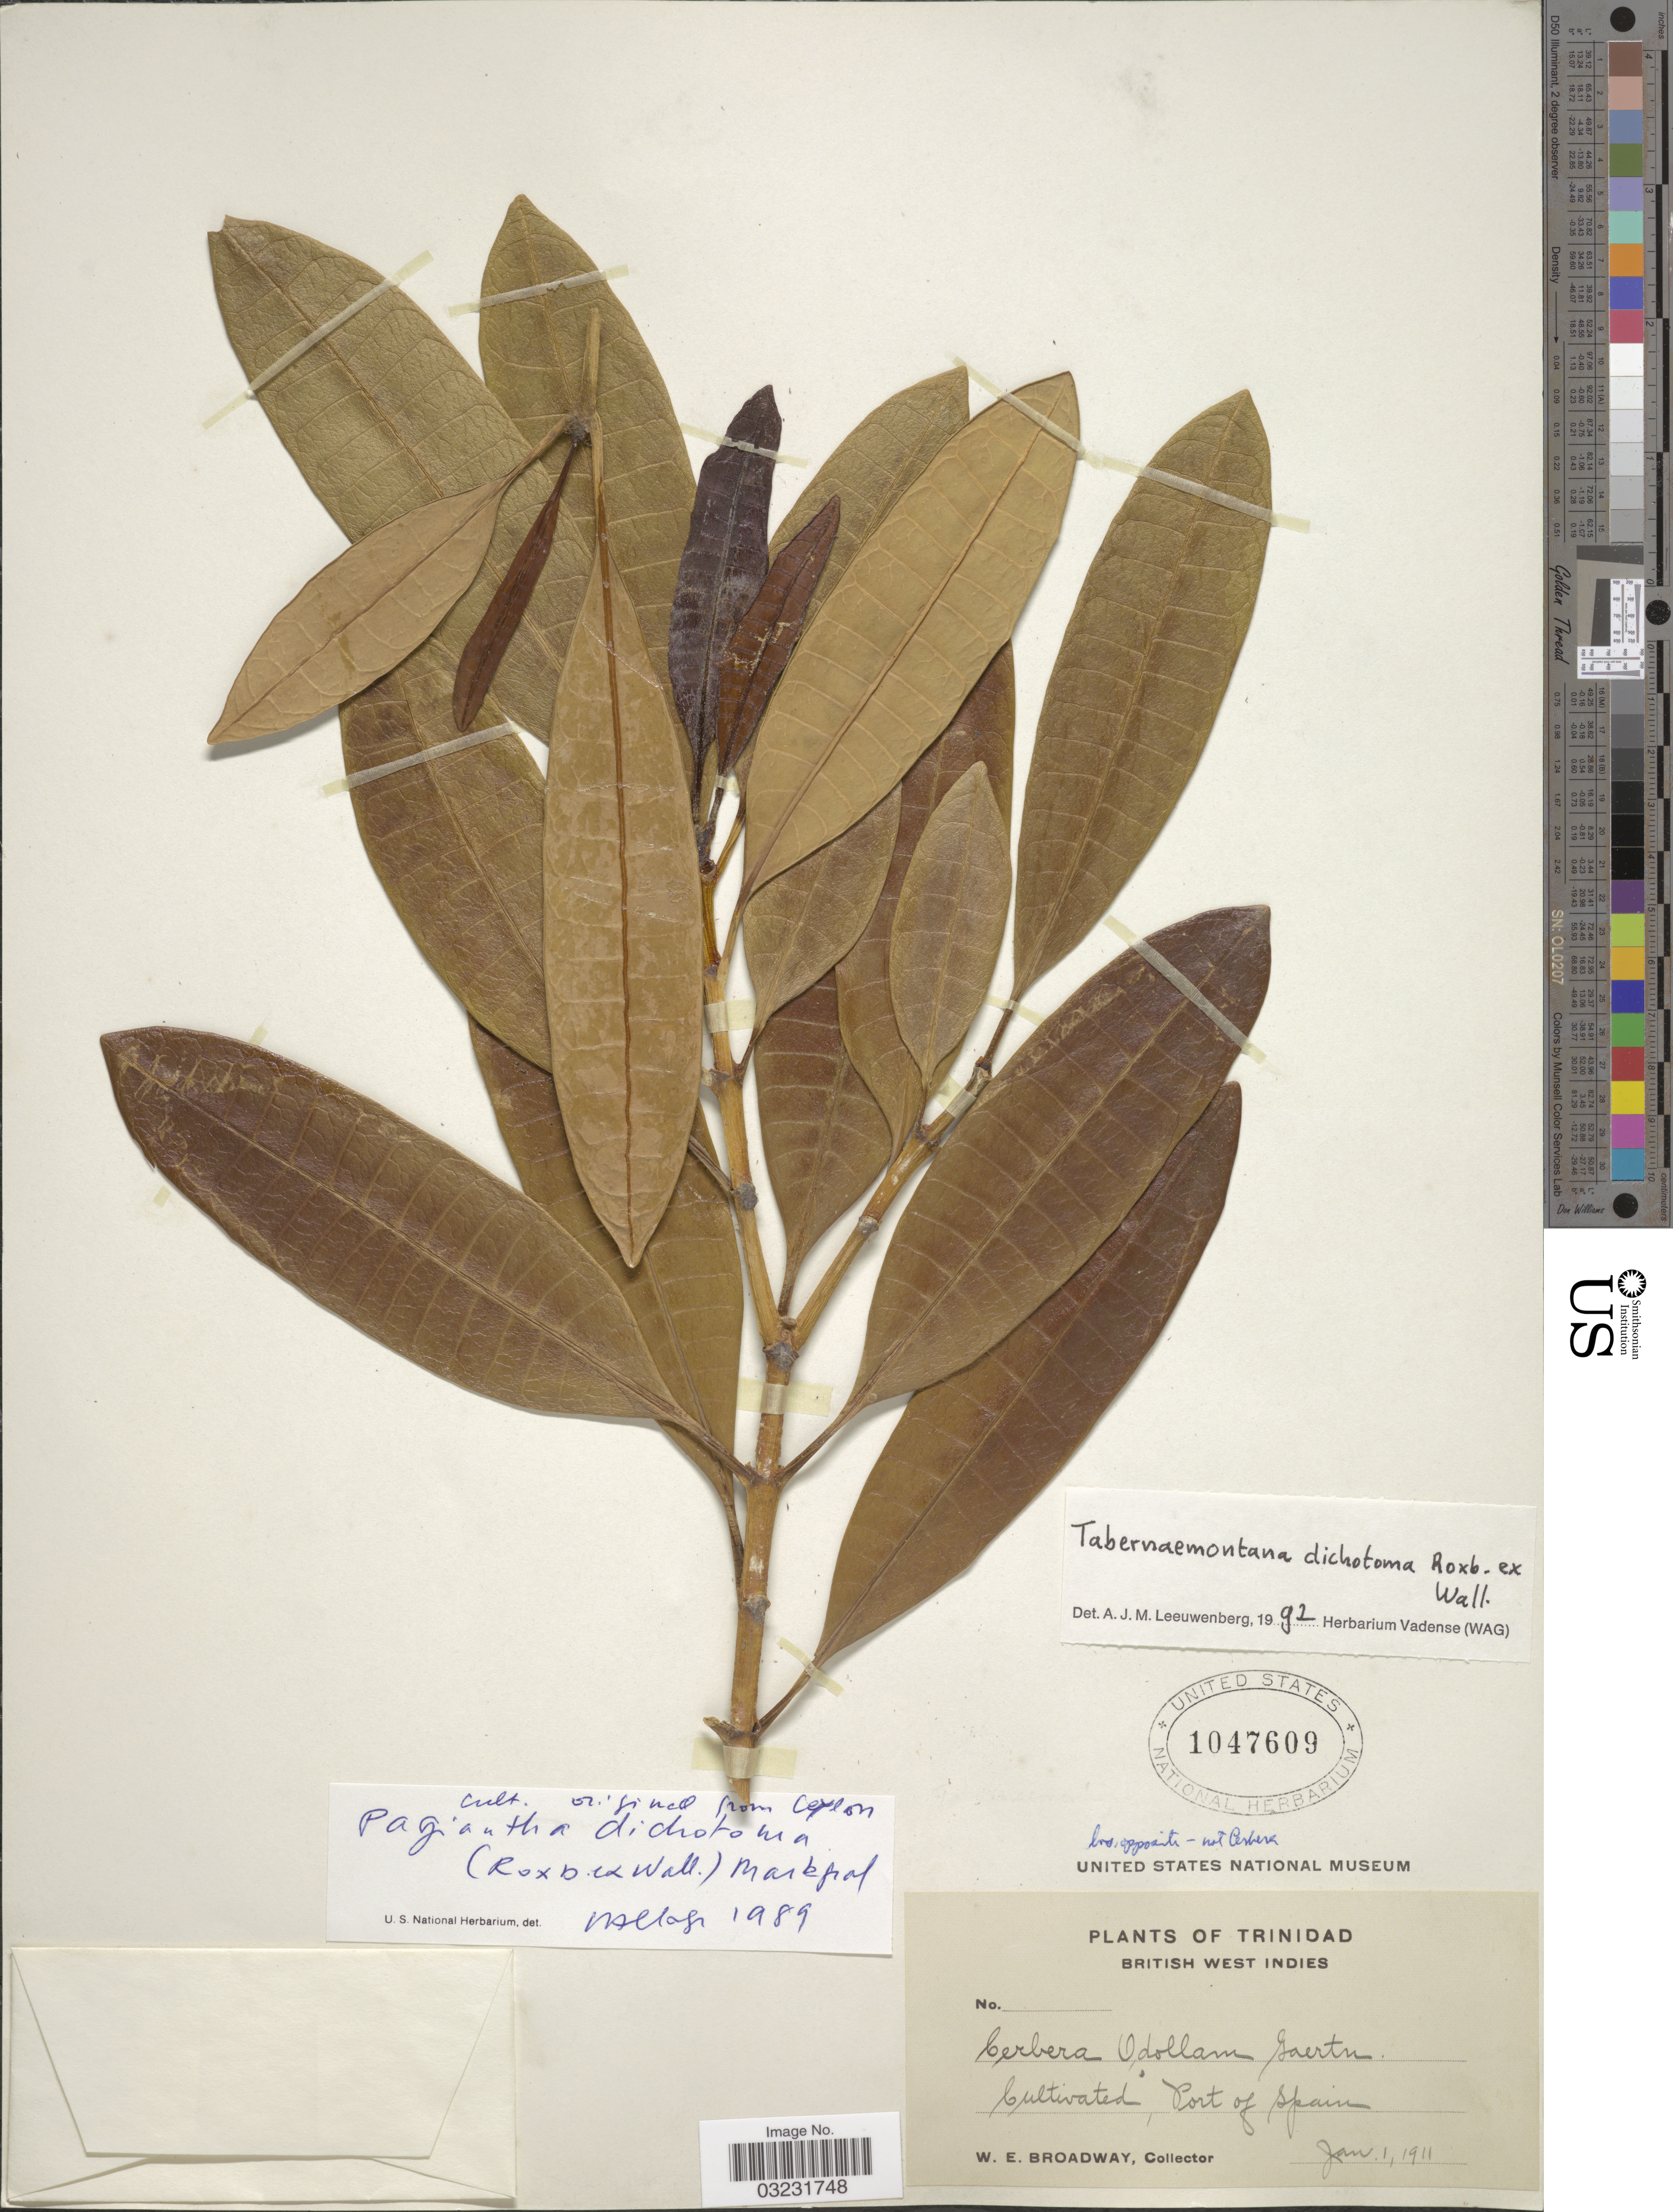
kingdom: Plantae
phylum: Tracheophyta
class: Magnoliopsida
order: Gentianales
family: Apocynaceae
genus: Tabernaemontana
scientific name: Tabernaemontana dichotoma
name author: Roxb. ex Wall.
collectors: W. E. Broadway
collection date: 1911-01-01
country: Trinidad and Tobago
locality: Trinidad. British West Indies. Port of Spain.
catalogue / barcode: US 1047609